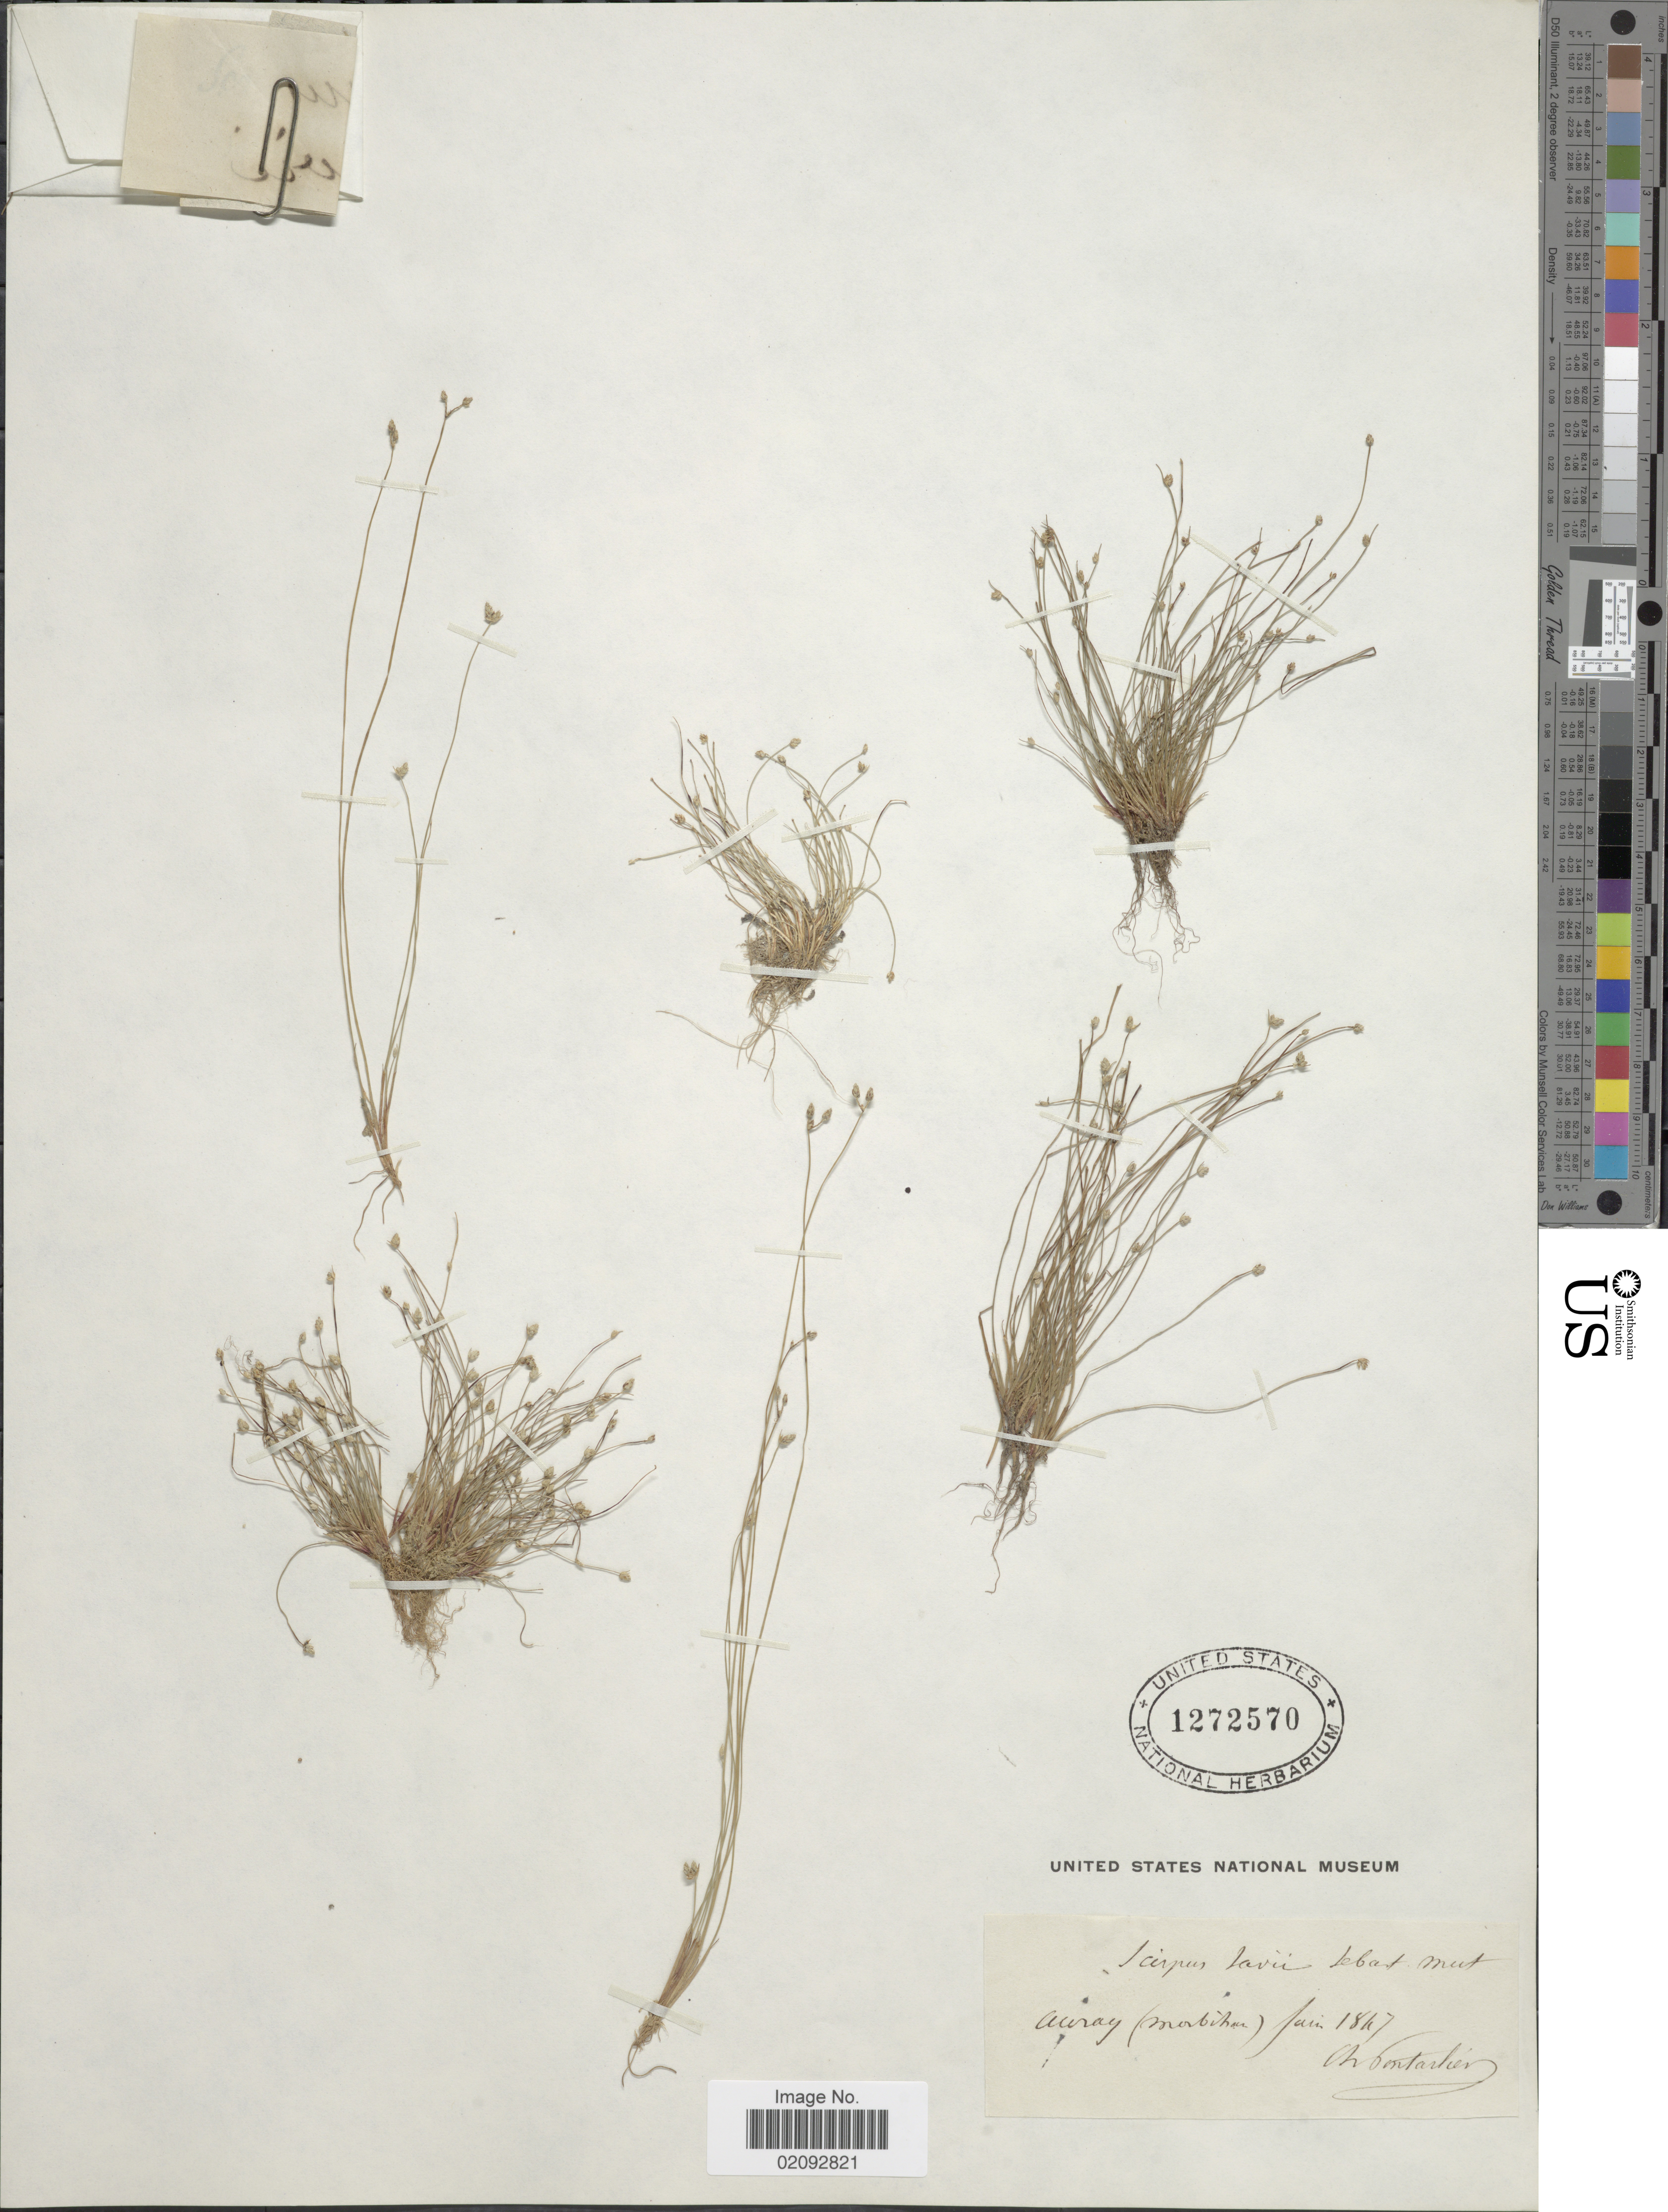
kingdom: Plantae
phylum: Tracheophyta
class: Liliopsida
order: Poales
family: Cyperaceae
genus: Isolepis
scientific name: Isolepis cernua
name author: (Vahl) Roem. & Schult.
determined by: Strong, Mark T., (BOT), Smithsonian Institution - National Museum of Natural History (UNITED STATES)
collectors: C. Pontarlier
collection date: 1847-06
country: France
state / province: Bretagne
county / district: Morbihan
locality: Auray (Morbihan)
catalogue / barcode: US 1272570